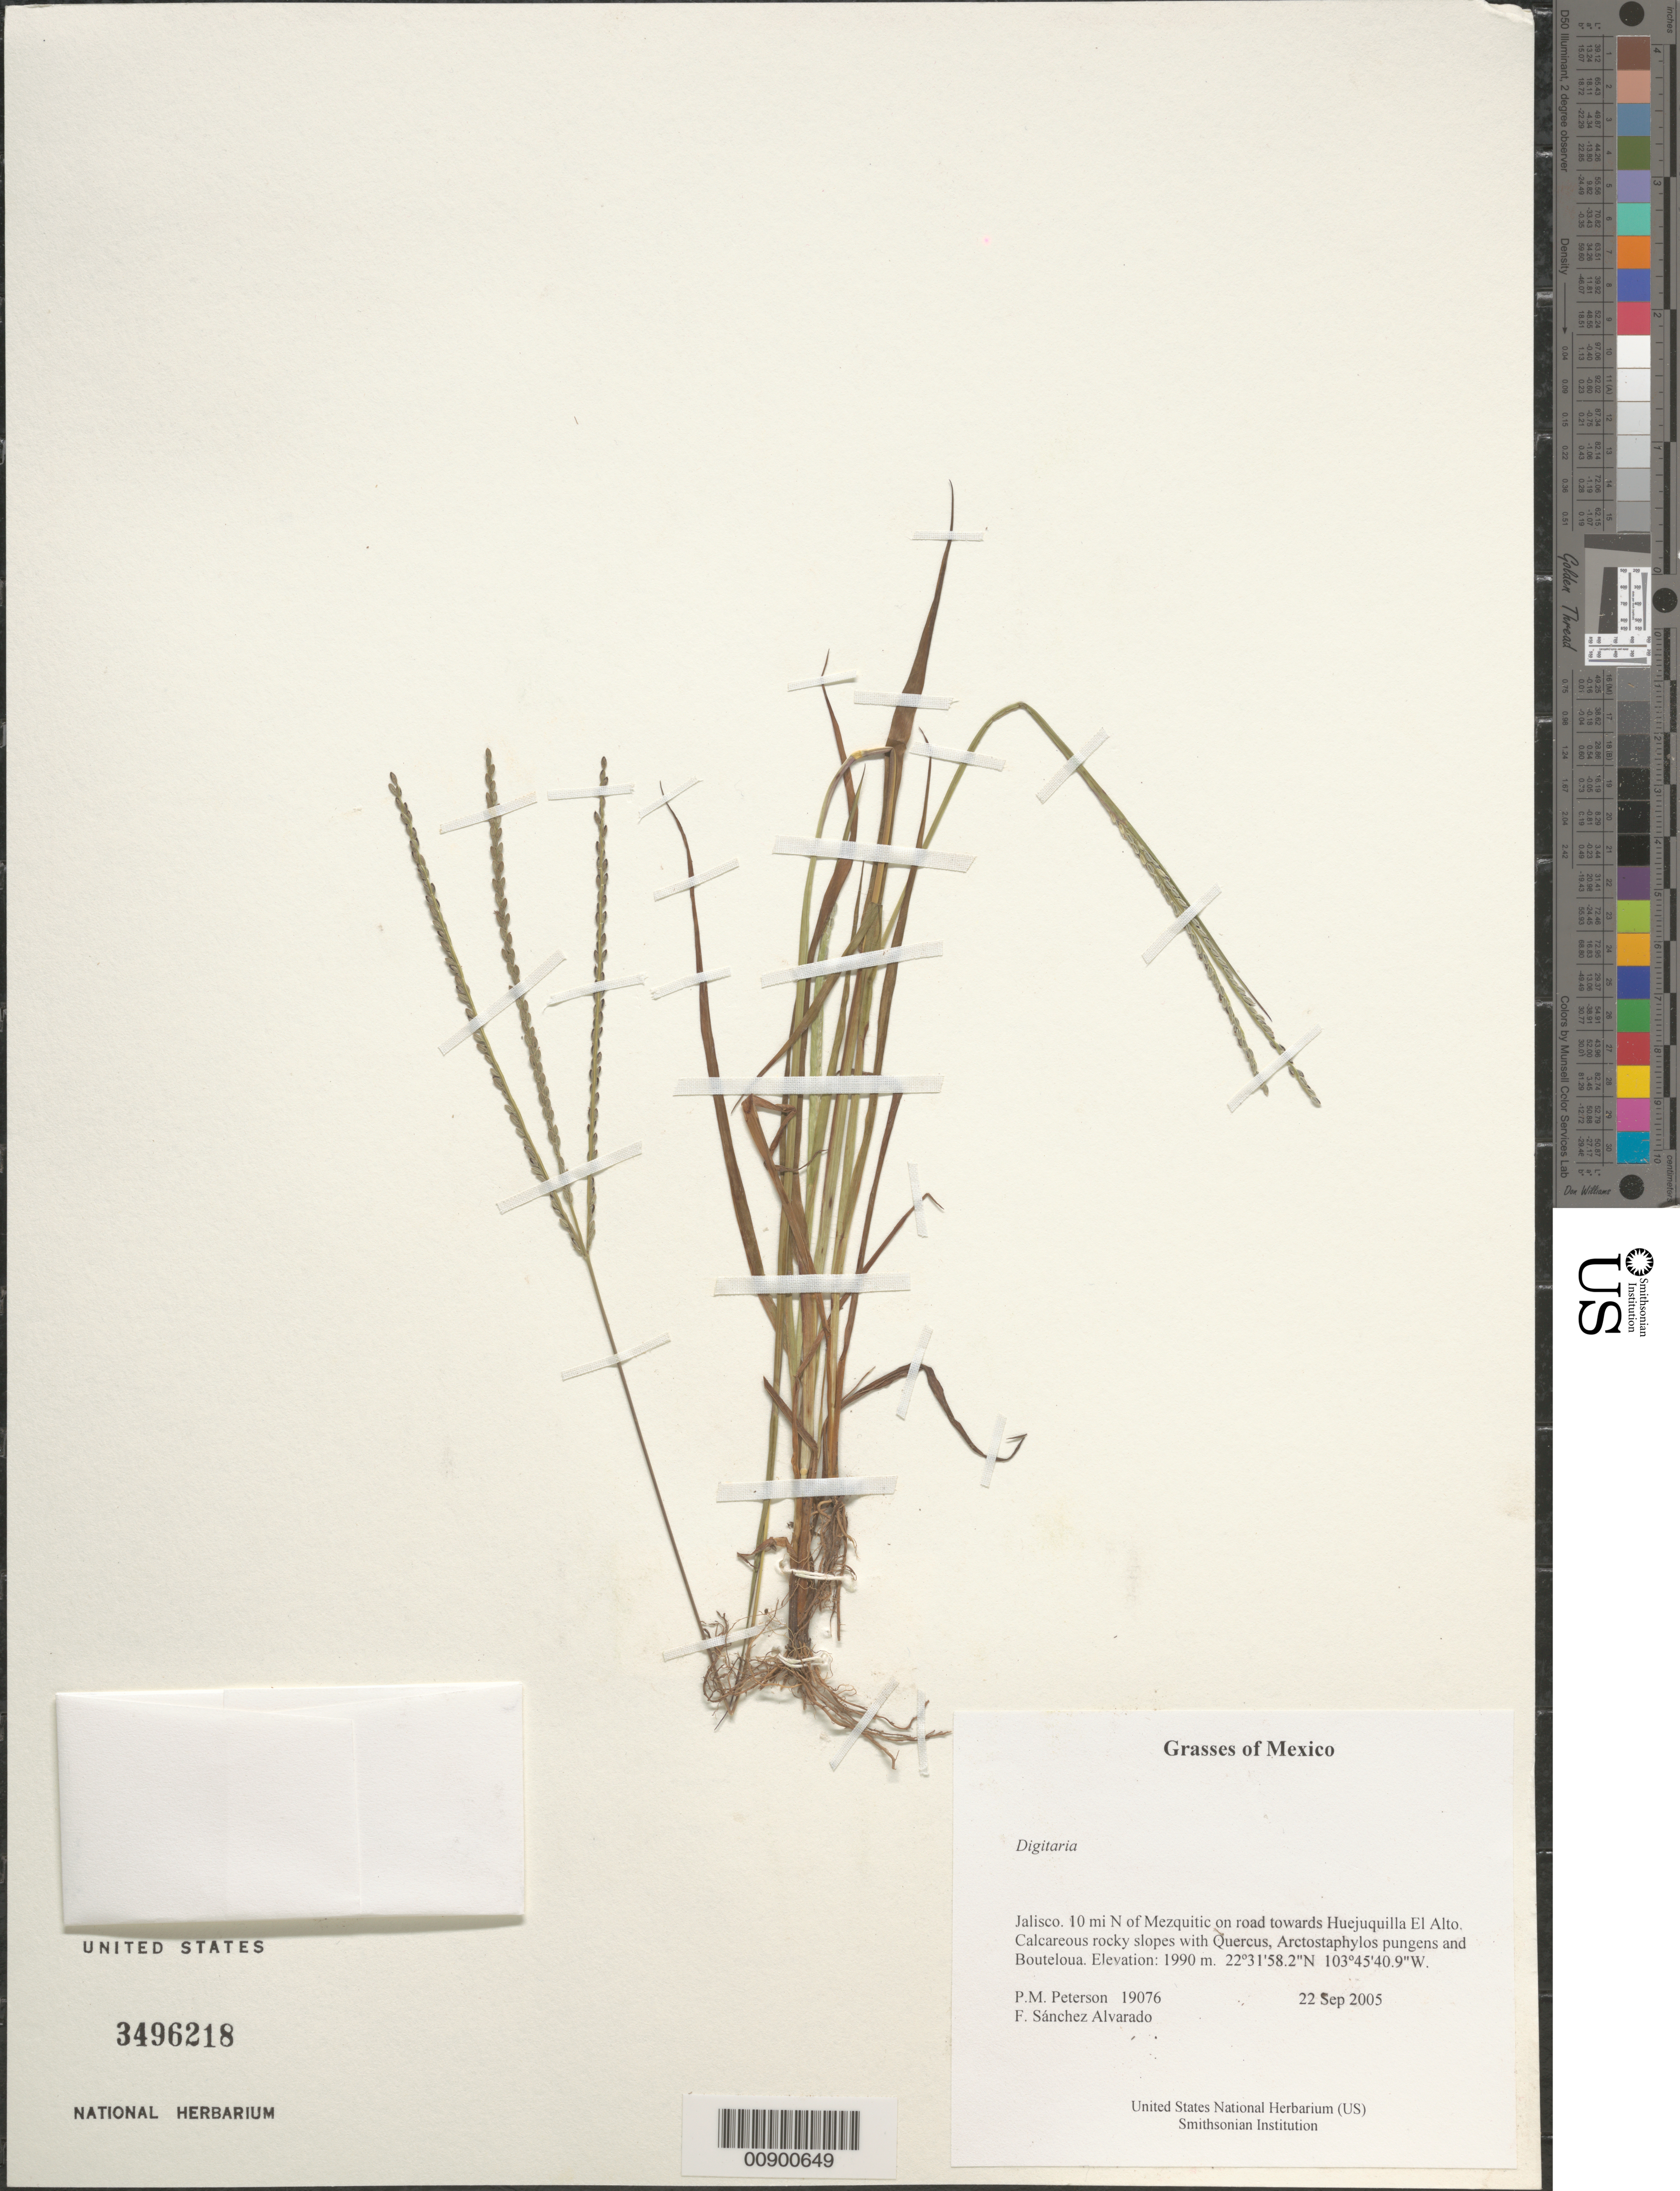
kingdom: Plantae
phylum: Tracheophyta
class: Liliopsida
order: Poales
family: Poaceae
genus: Digitaria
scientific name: Digitaria sp.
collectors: P. M. Peterson & F. Sánchez Alvarado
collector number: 19076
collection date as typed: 22 Sep 2005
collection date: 2005-09-22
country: Mexico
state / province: Jalisco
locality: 10 mi N of Mezquitic on road towards Huejuquilla El Alto. Calcareous rocky slopes with Quercus, Arctostaphylos pungens and Bouteloua.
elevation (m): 1990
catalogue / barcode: US 3496218